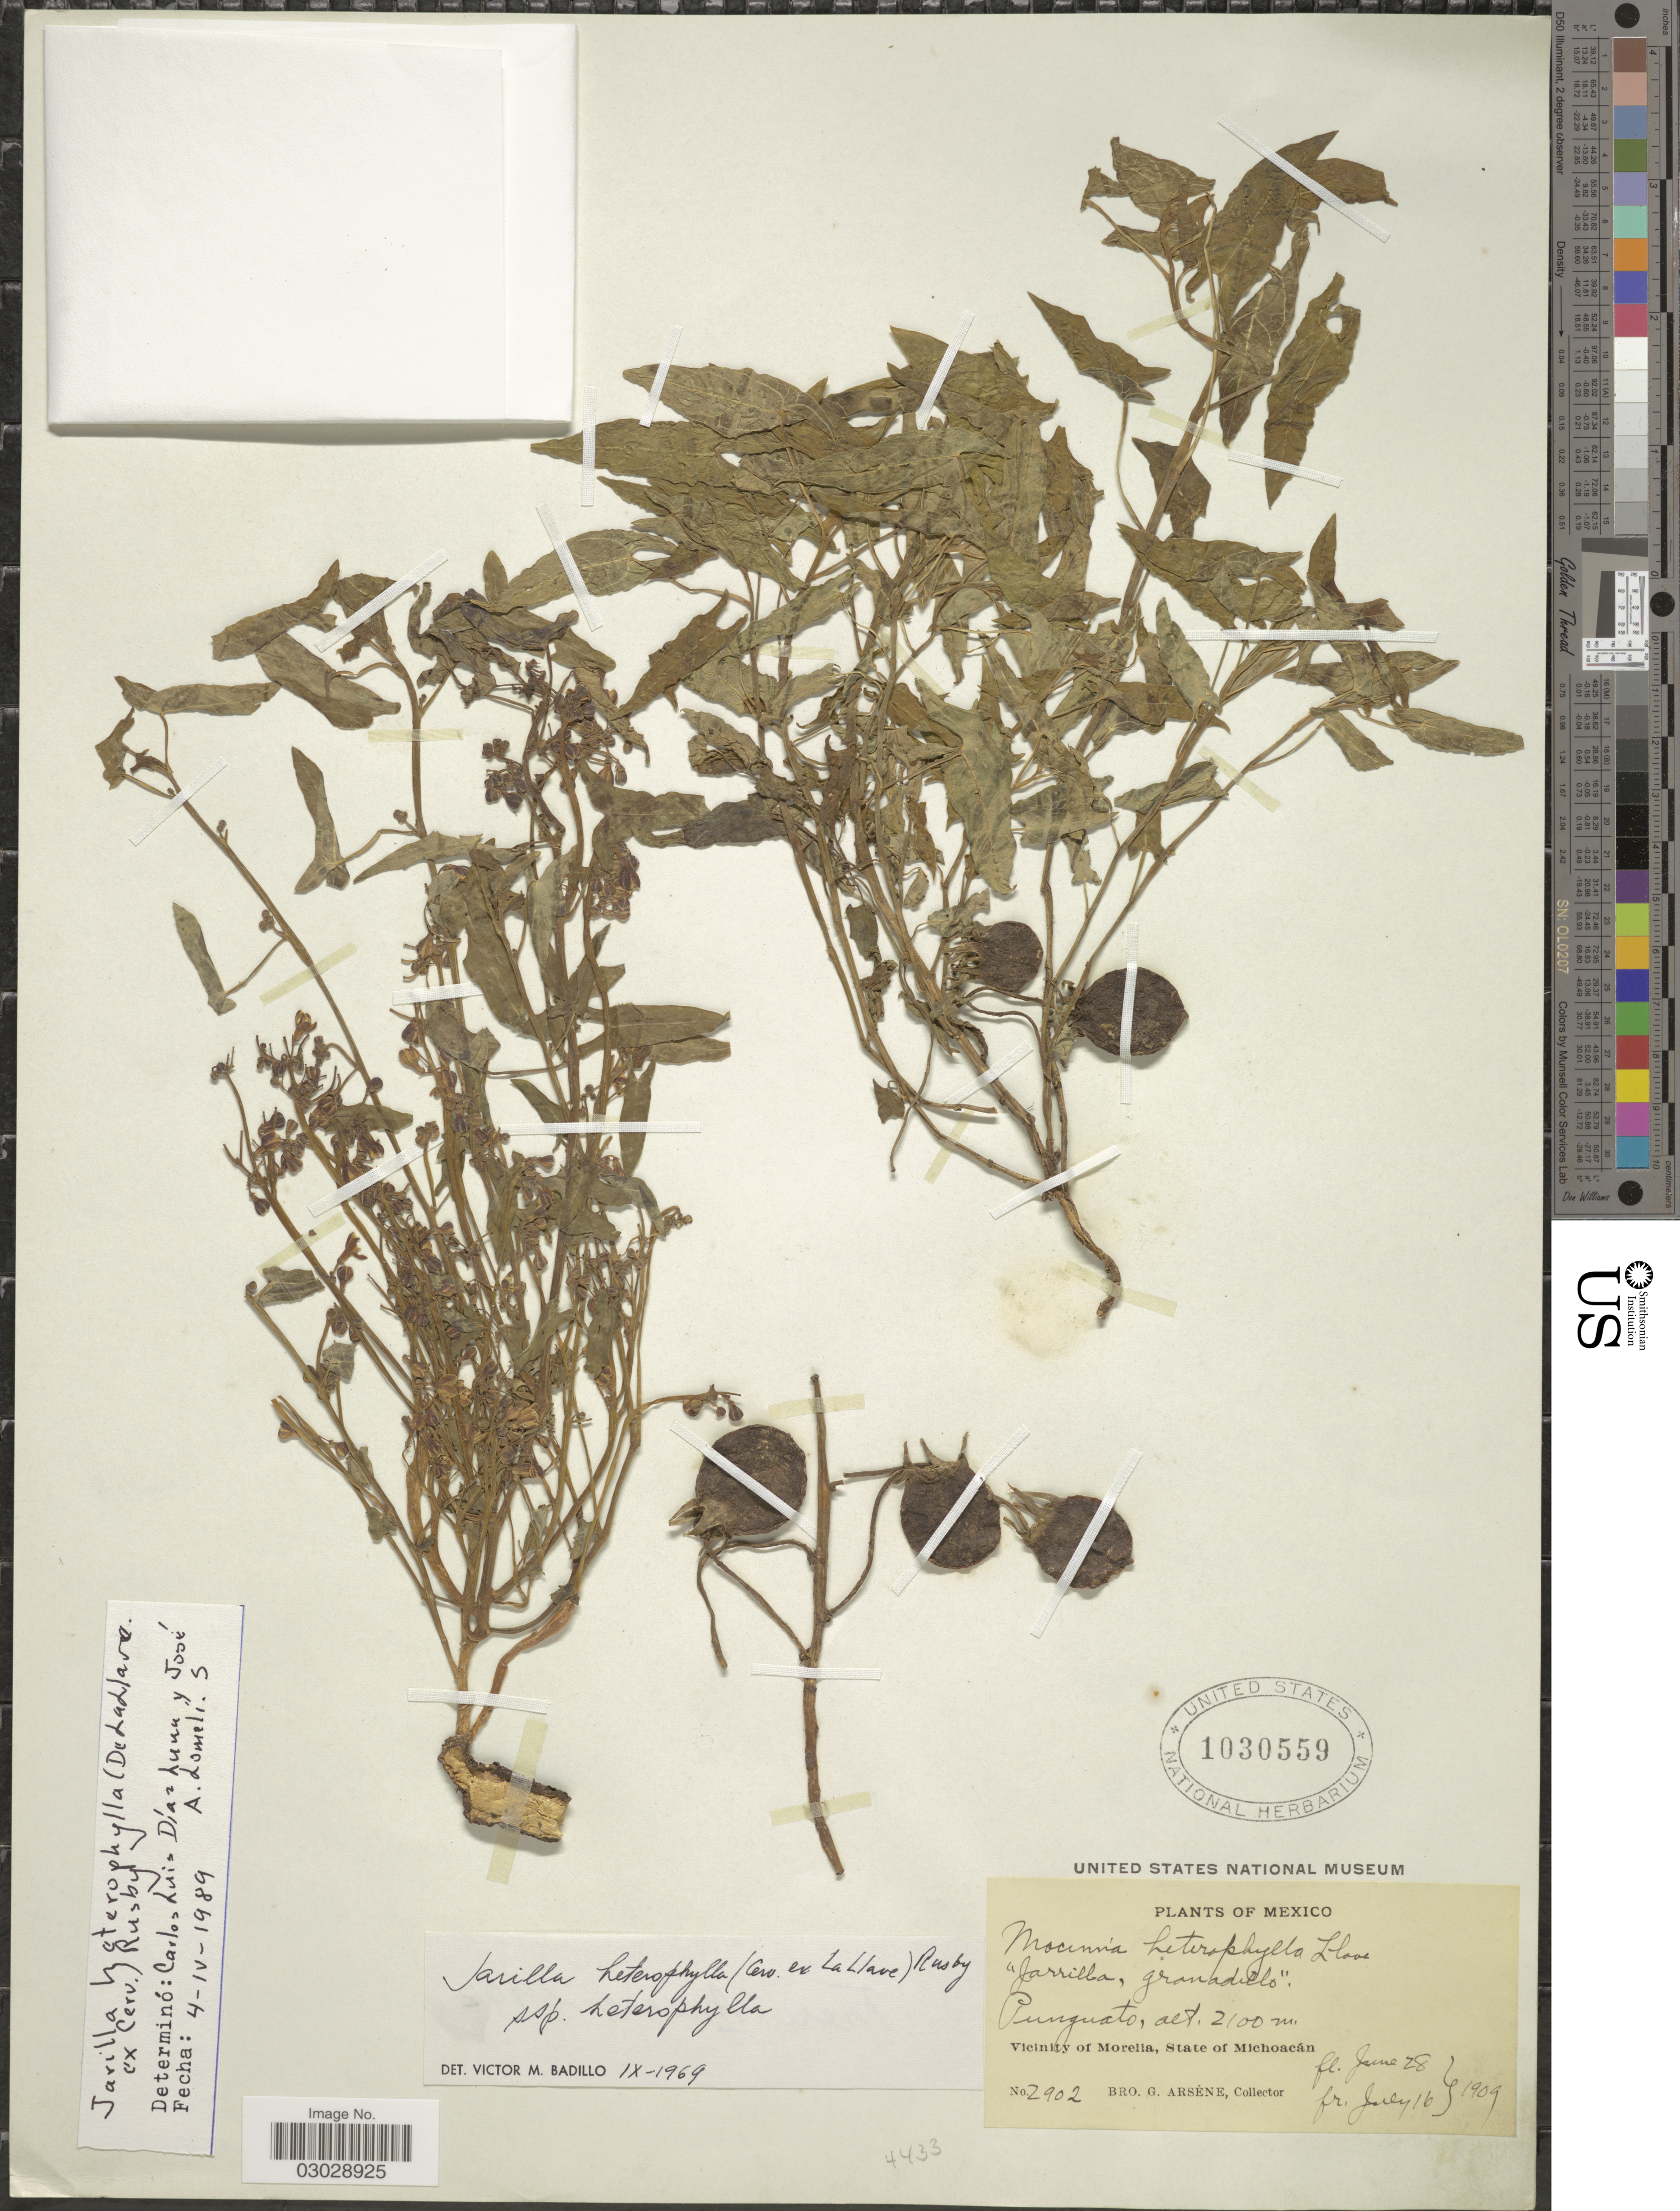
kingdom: Plantae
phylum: Tracheophyta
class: Magnoliopsida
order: Brassicales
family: Caricaceae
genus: Jarilla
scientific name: Jarilla heterophylla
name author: (Cerv. ex La Llave) Rusby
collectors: Bro. G. Arsène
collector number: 2902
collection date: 1909-06-28/1909-07-16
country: Mexico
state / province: Michoacán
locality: Punguato. Vicinity of Morelia.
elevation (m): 2100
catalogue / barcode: US 1030559